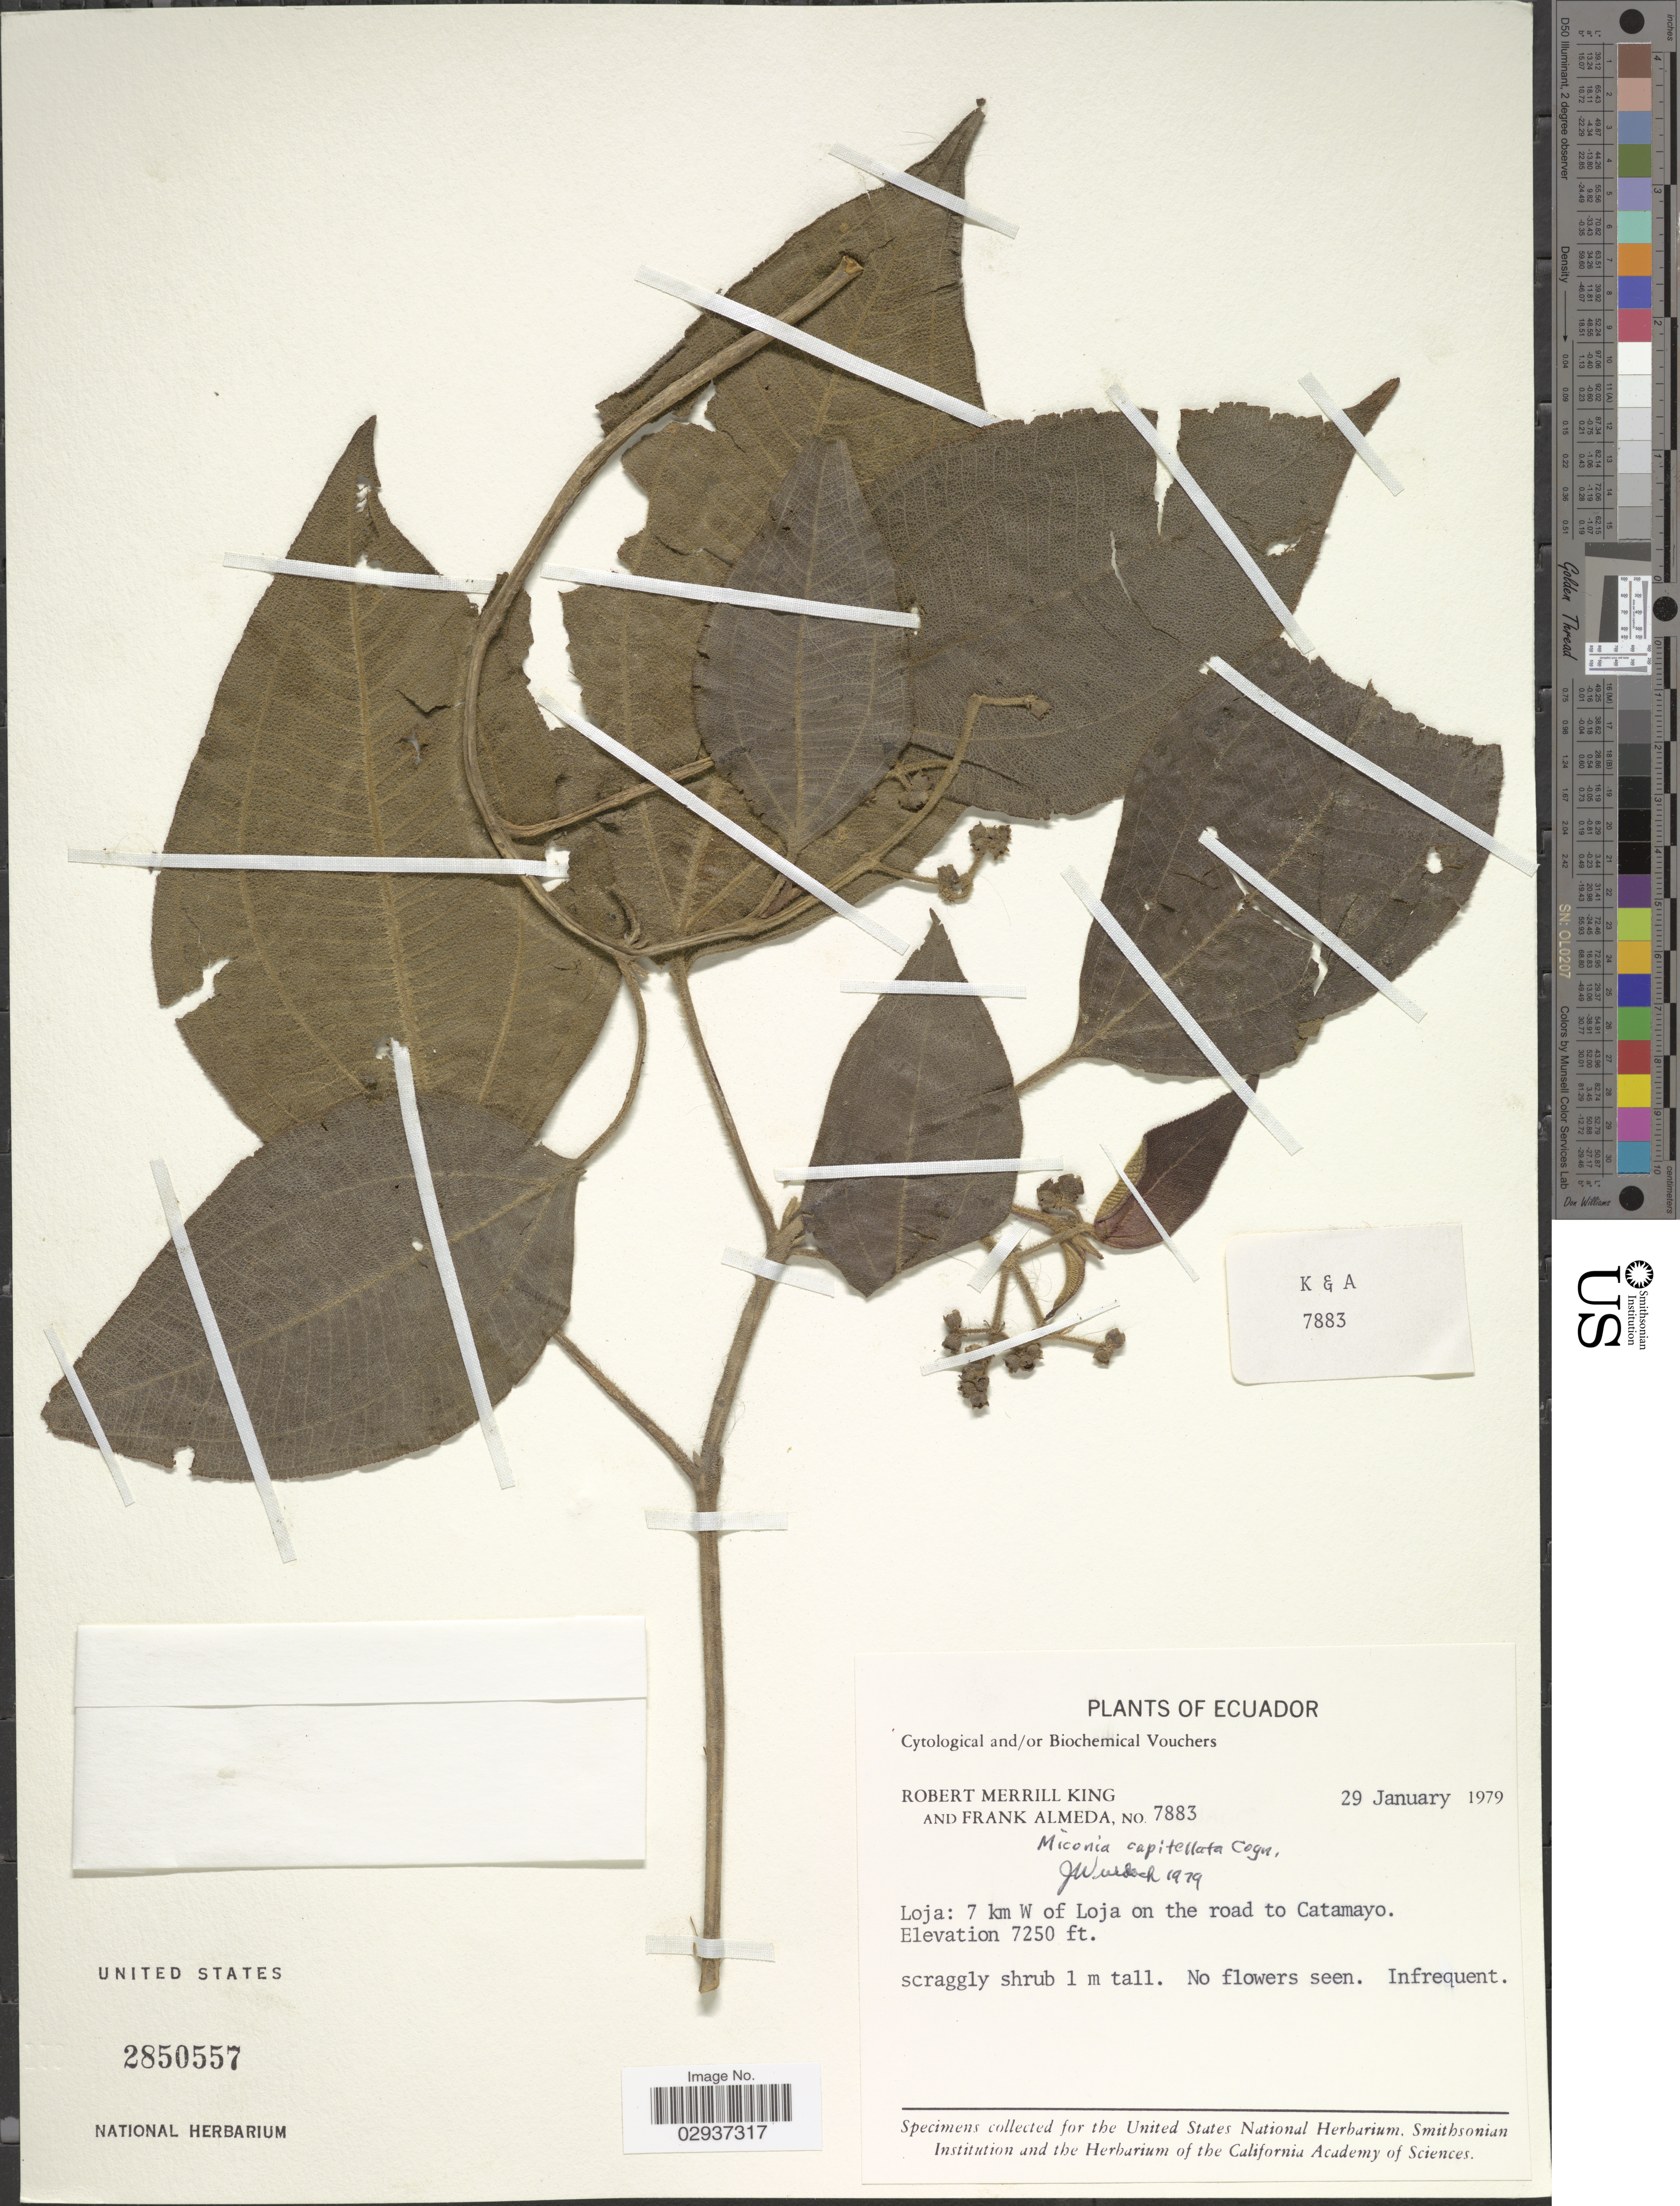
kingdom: Plantae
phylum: Tracheophyta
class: Magnoliopsida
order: Myrtales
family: Melastomataceae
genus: Miconia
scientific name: Miconia capitellata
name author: Cogn.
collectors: R. M. King & F. Almeda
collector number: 7883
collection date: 1979-01-29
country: Ecuador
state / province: Loja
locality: Loja: 7 km W of Loja on the road to Catamayo.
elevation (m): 2210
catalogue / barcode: US 2850557